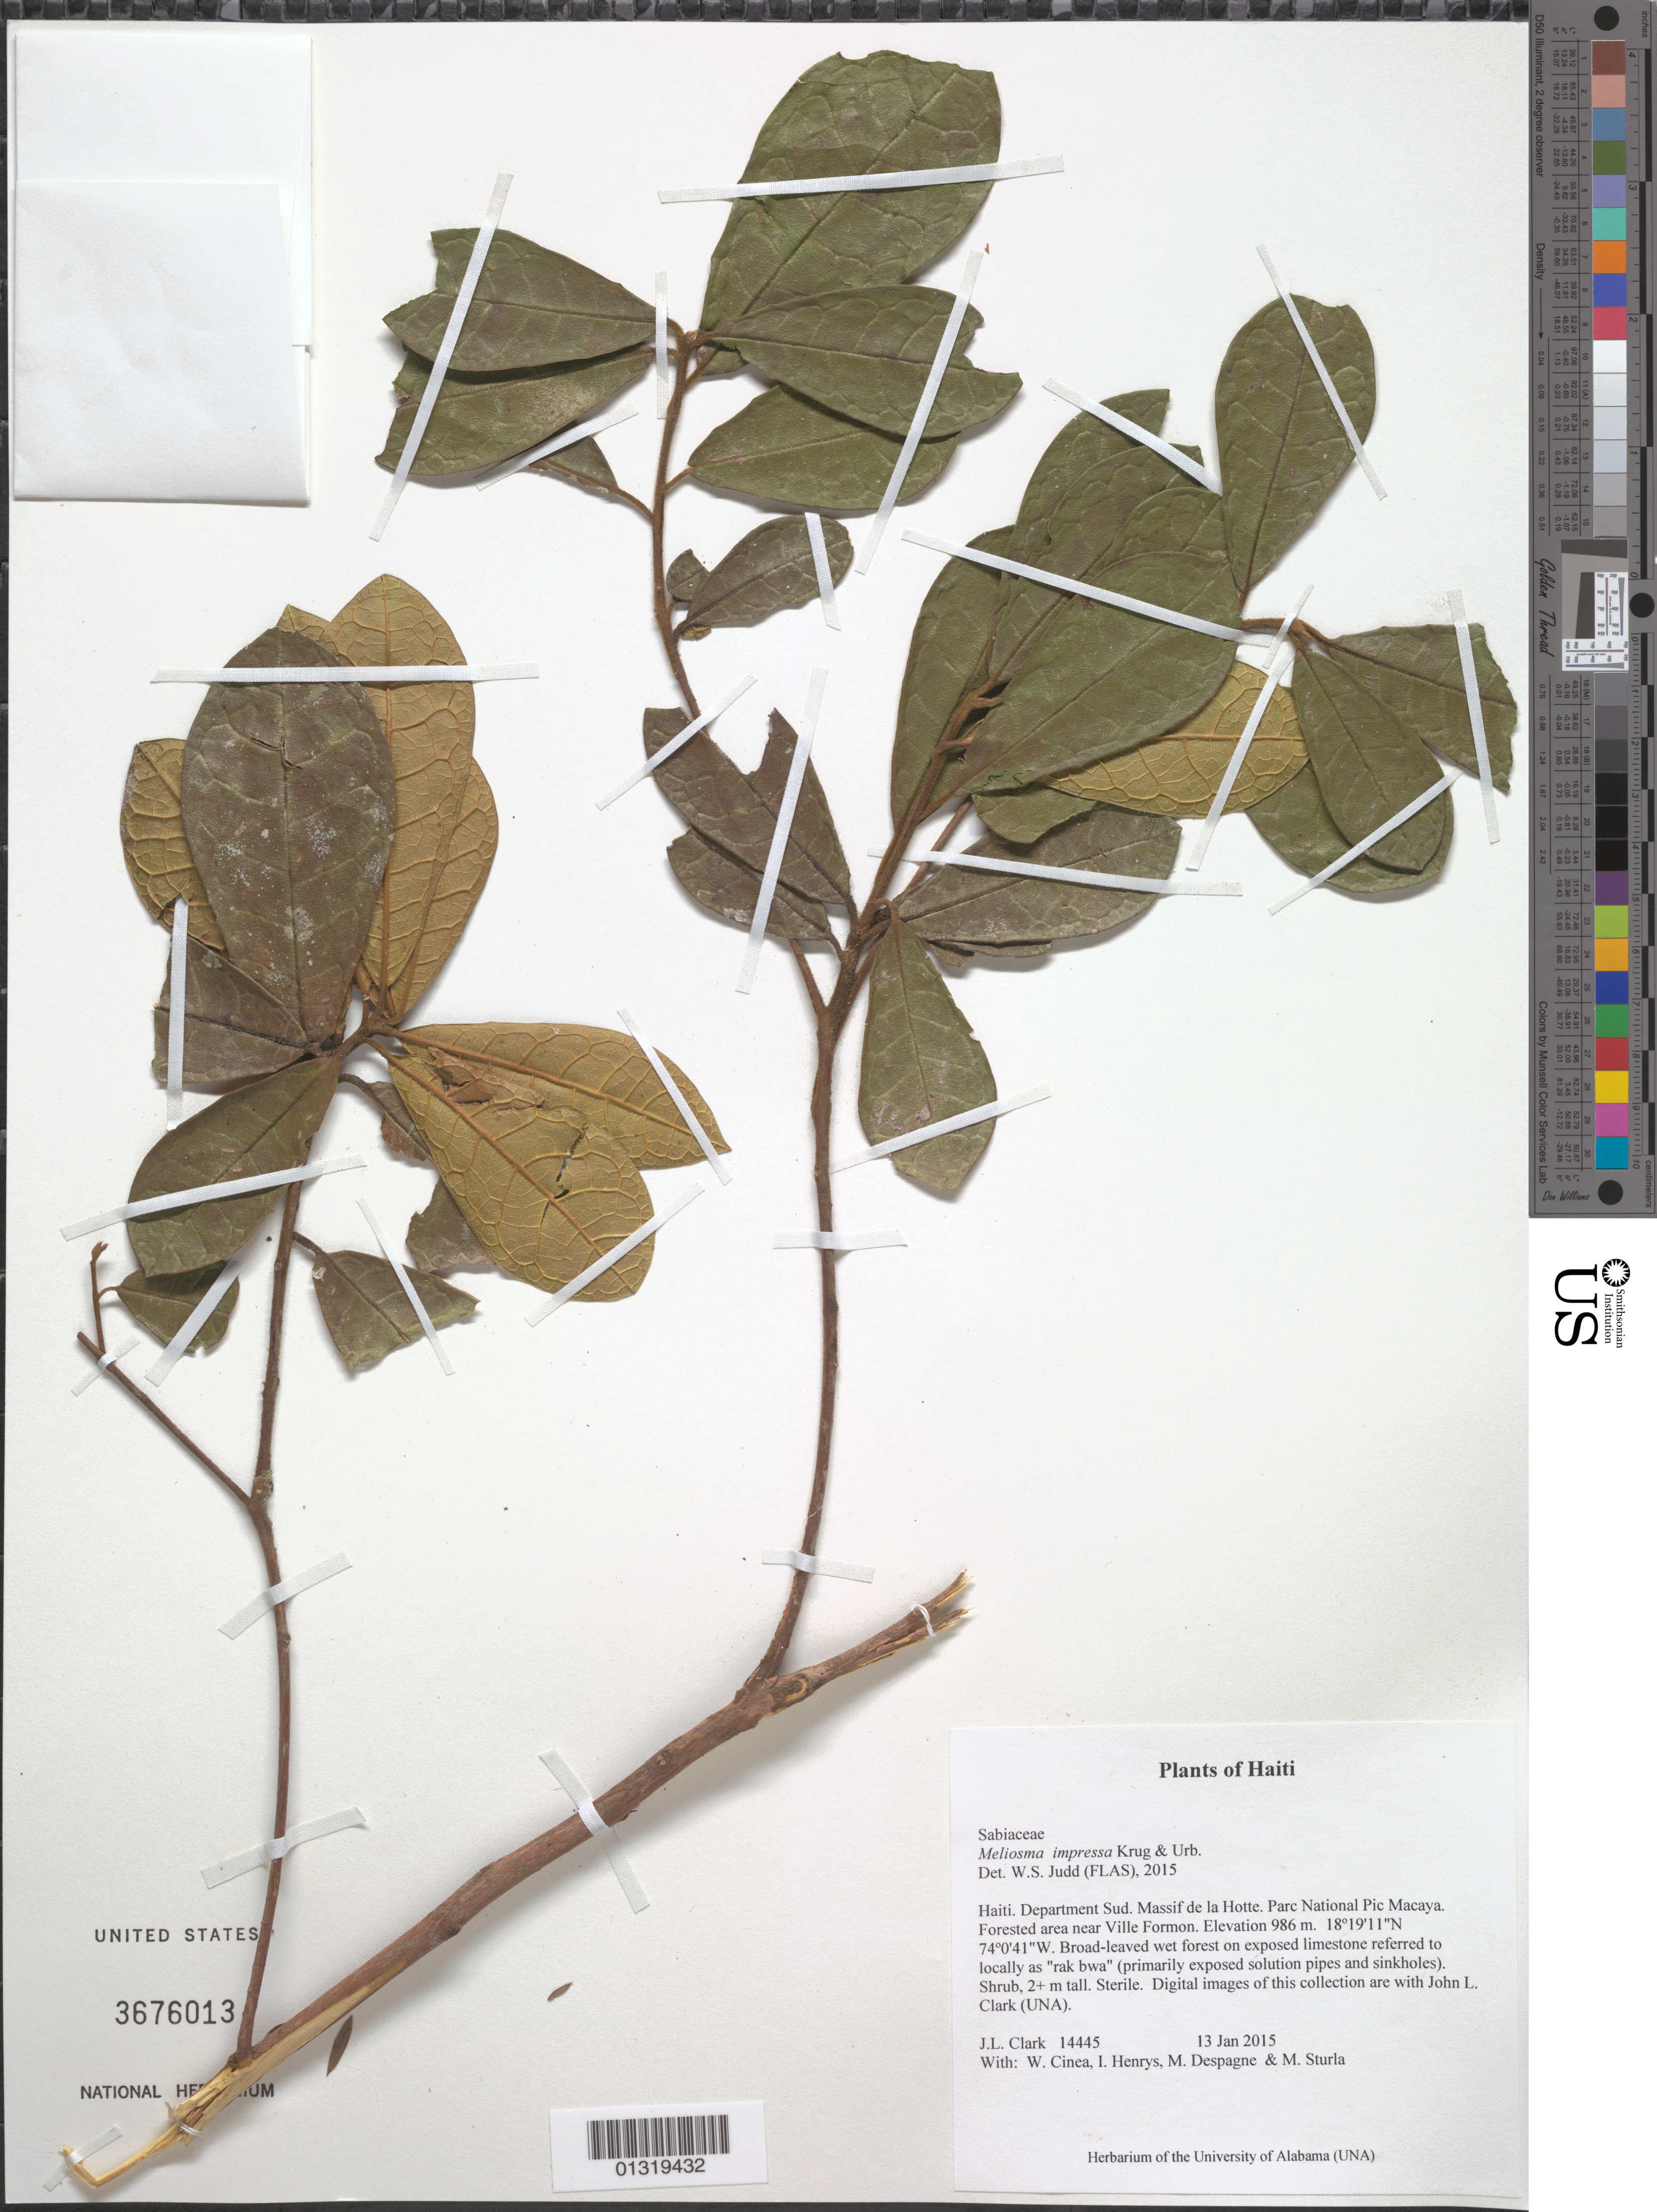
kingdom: Plantae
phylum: Tracheophyta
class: Magnoliopsida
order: Proteales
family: Sabiaceae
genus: Meliosma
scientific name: Meliosma impressa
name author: Krug & Urb.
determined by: Judd, Walter S.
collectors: J. L. Clark, W. Cinea, I. Henrys, M. Despagne & M. Sturla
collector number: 14445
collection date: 2015-01-13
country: Haiti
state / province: Sud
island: Hispaniola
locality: Massif de la Hotte. Parc National Pic Macaya, forested area near Ville Formon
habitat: Broad-leaved wet forest on exposed limestone referred to locally as "rak bwa" (primarily exposed solution pipes and sinkholes)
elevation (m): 986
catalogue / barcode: US 3676013